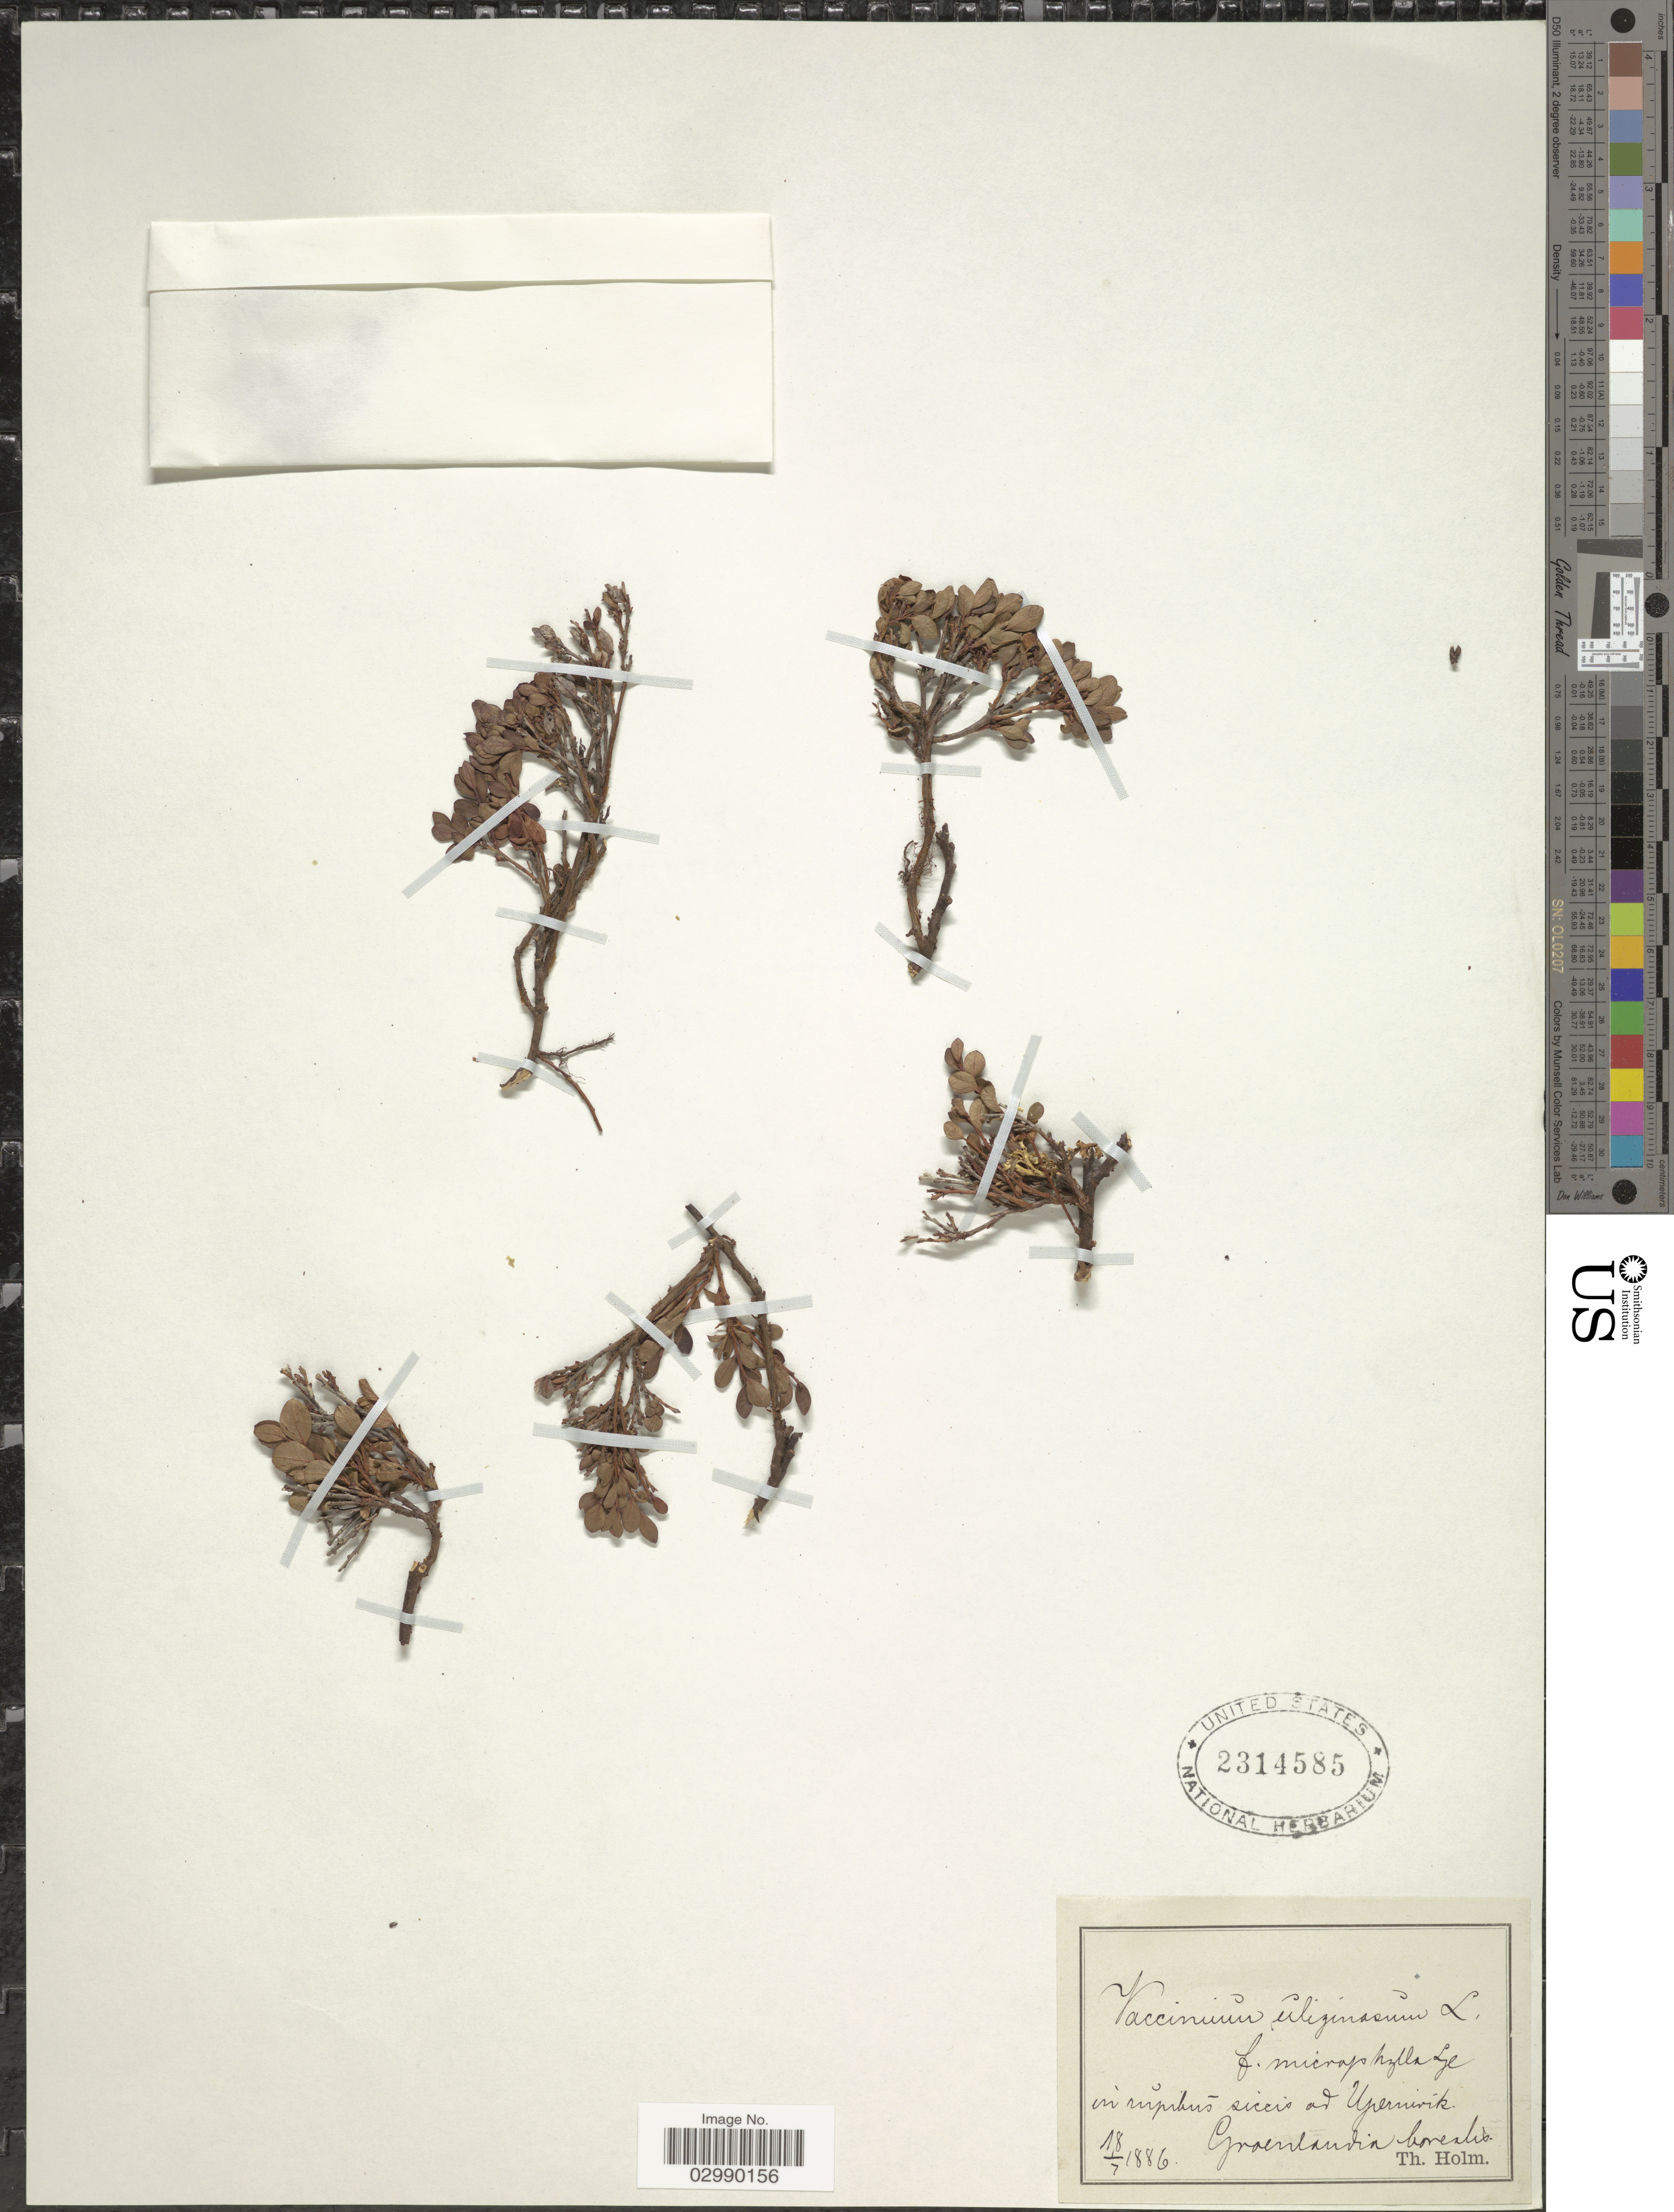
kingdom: Plantae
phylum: Tracheophyta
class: Magnoliopsida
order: Ericales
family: Ericaceae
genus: Vaccinium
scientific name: Vaccinium uliginosum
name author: L.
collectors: T. Holm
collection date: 1886-07-18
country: Greenland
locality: In rupibus siccis ad Upernivik, Groenlandia borealis.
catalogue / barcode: US 2314585